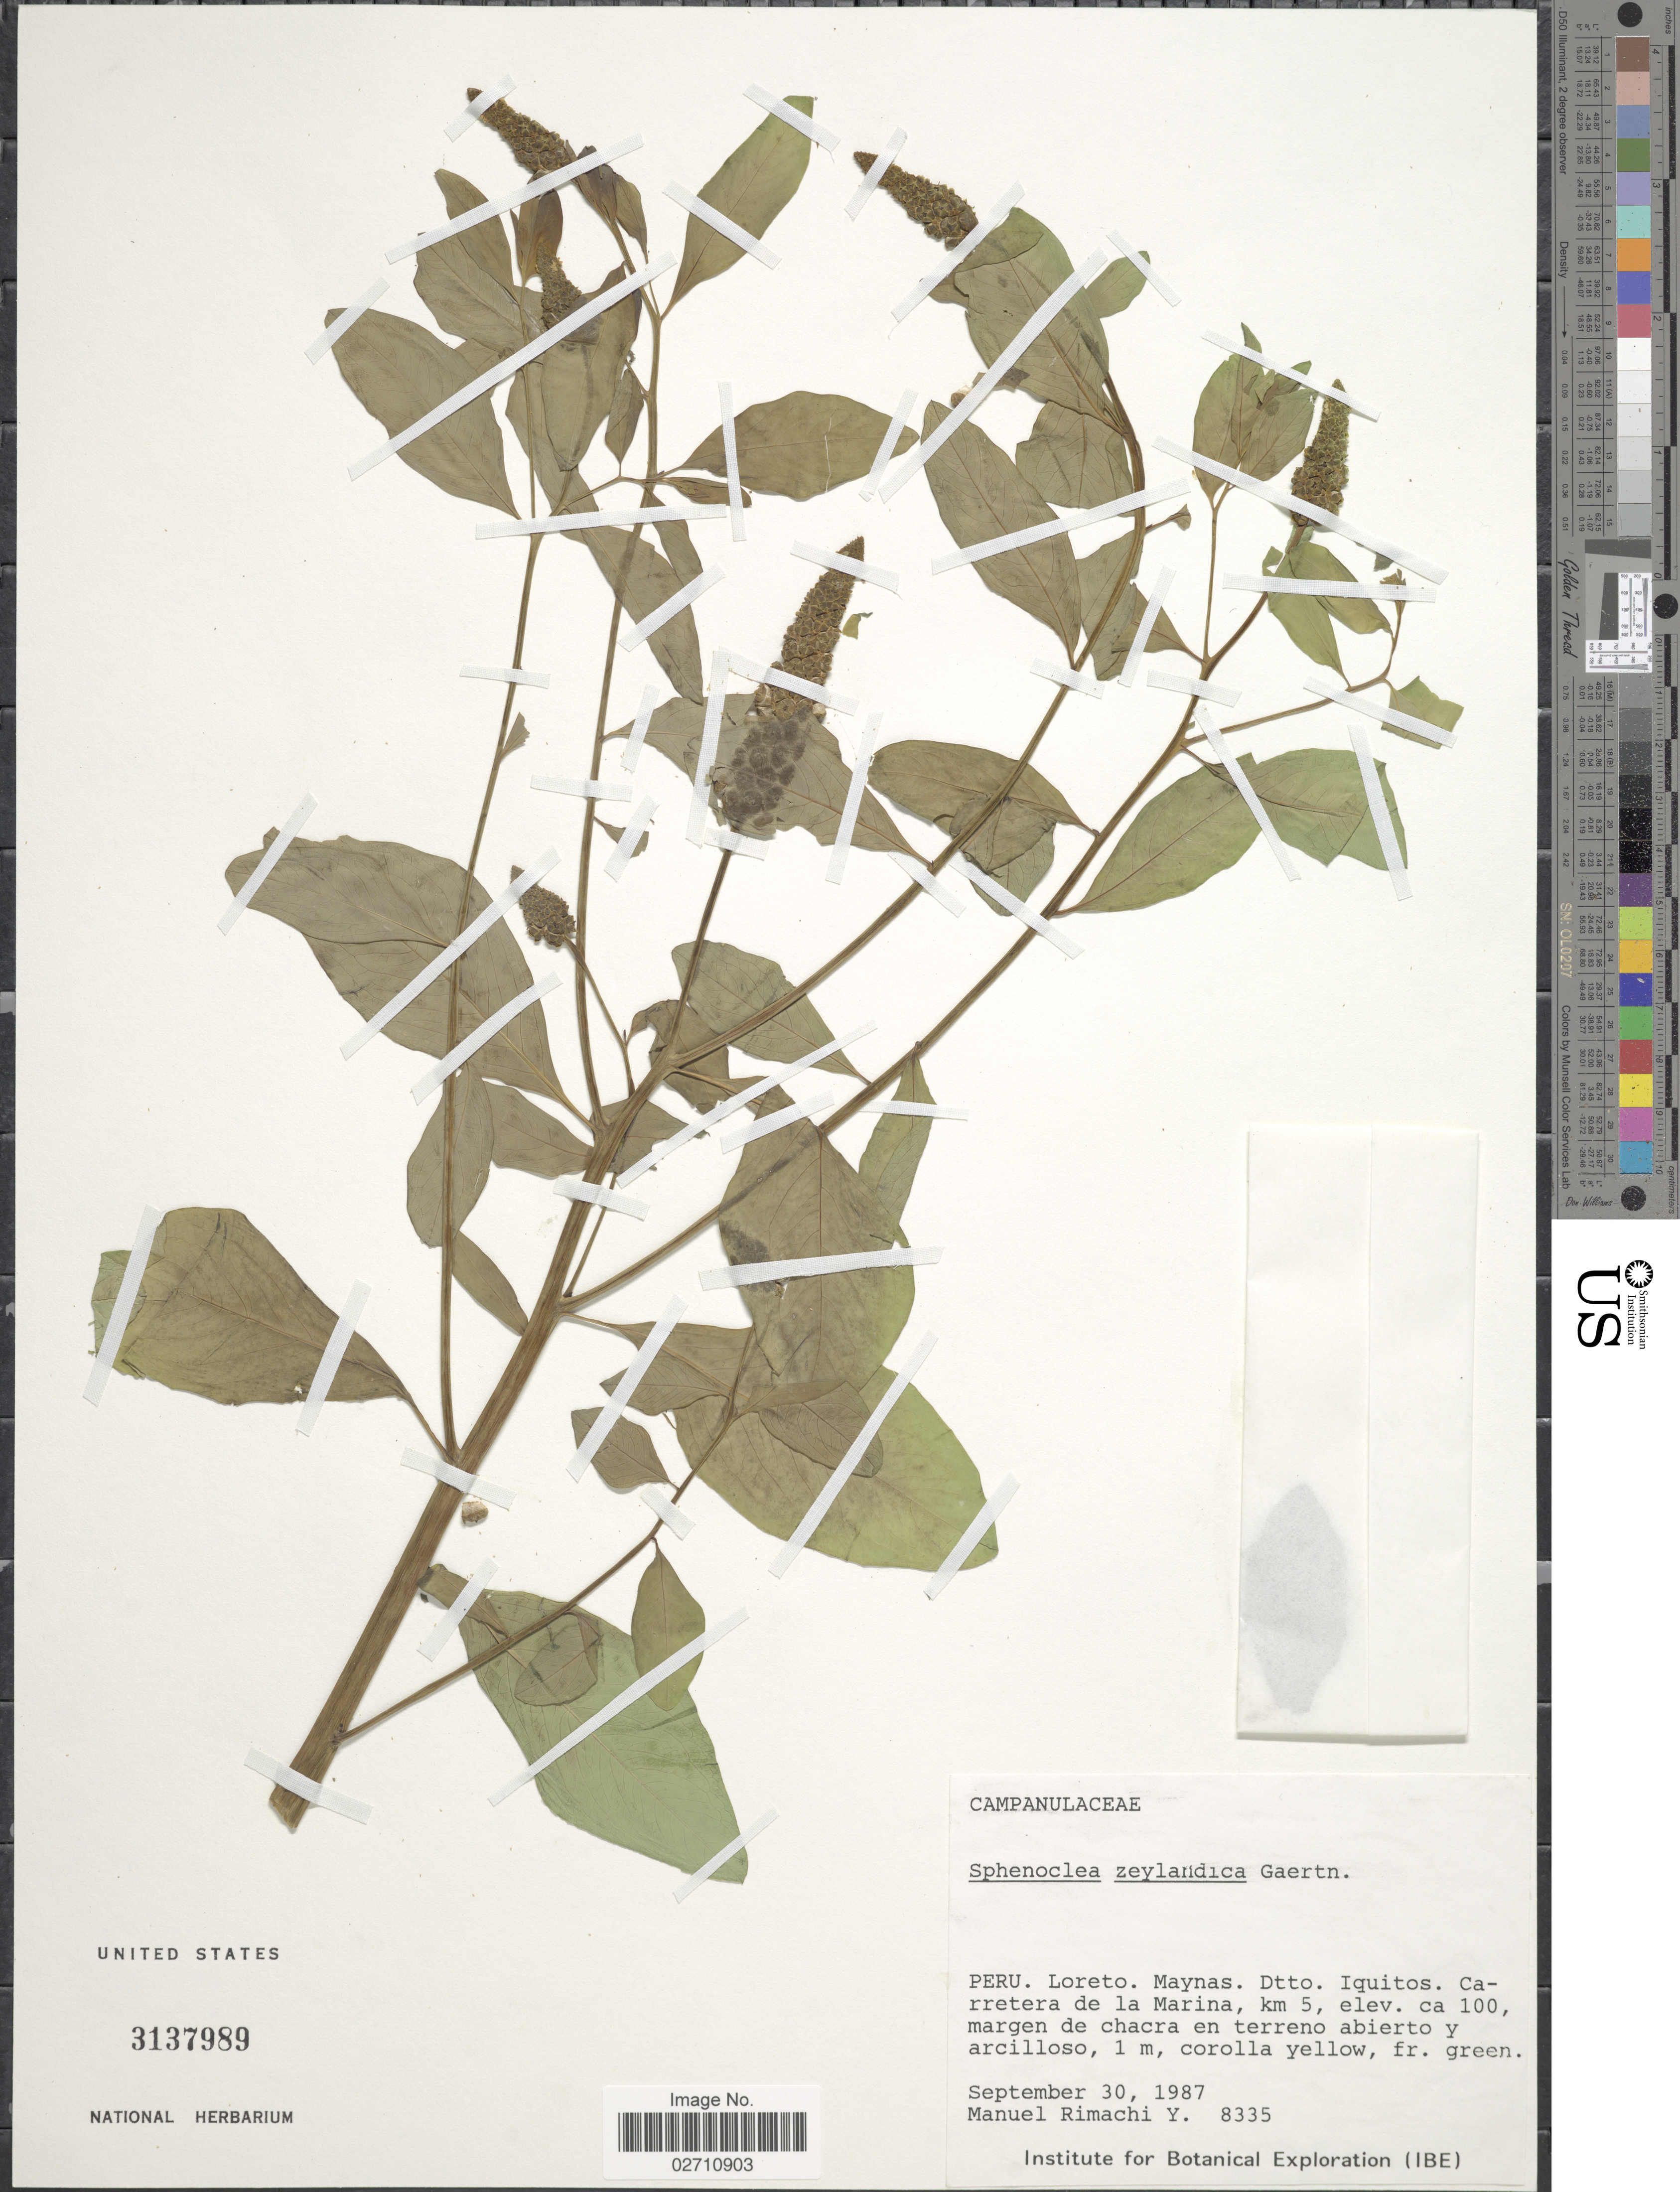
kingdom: Plantae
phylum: Tracheophyta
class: Magnoliopsida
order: Solanales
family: Sphenocleaceae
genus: Sphenoclea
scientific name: Sphenoclea zeylanica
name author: Gaertn.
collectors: M. Rimachi Y.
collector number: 8335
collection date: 1987-09-30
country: Peru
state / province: Loreto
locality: Maynas. Dtto. Iquitos. Carretera de la Marina, km 5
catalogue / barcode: US 3137989